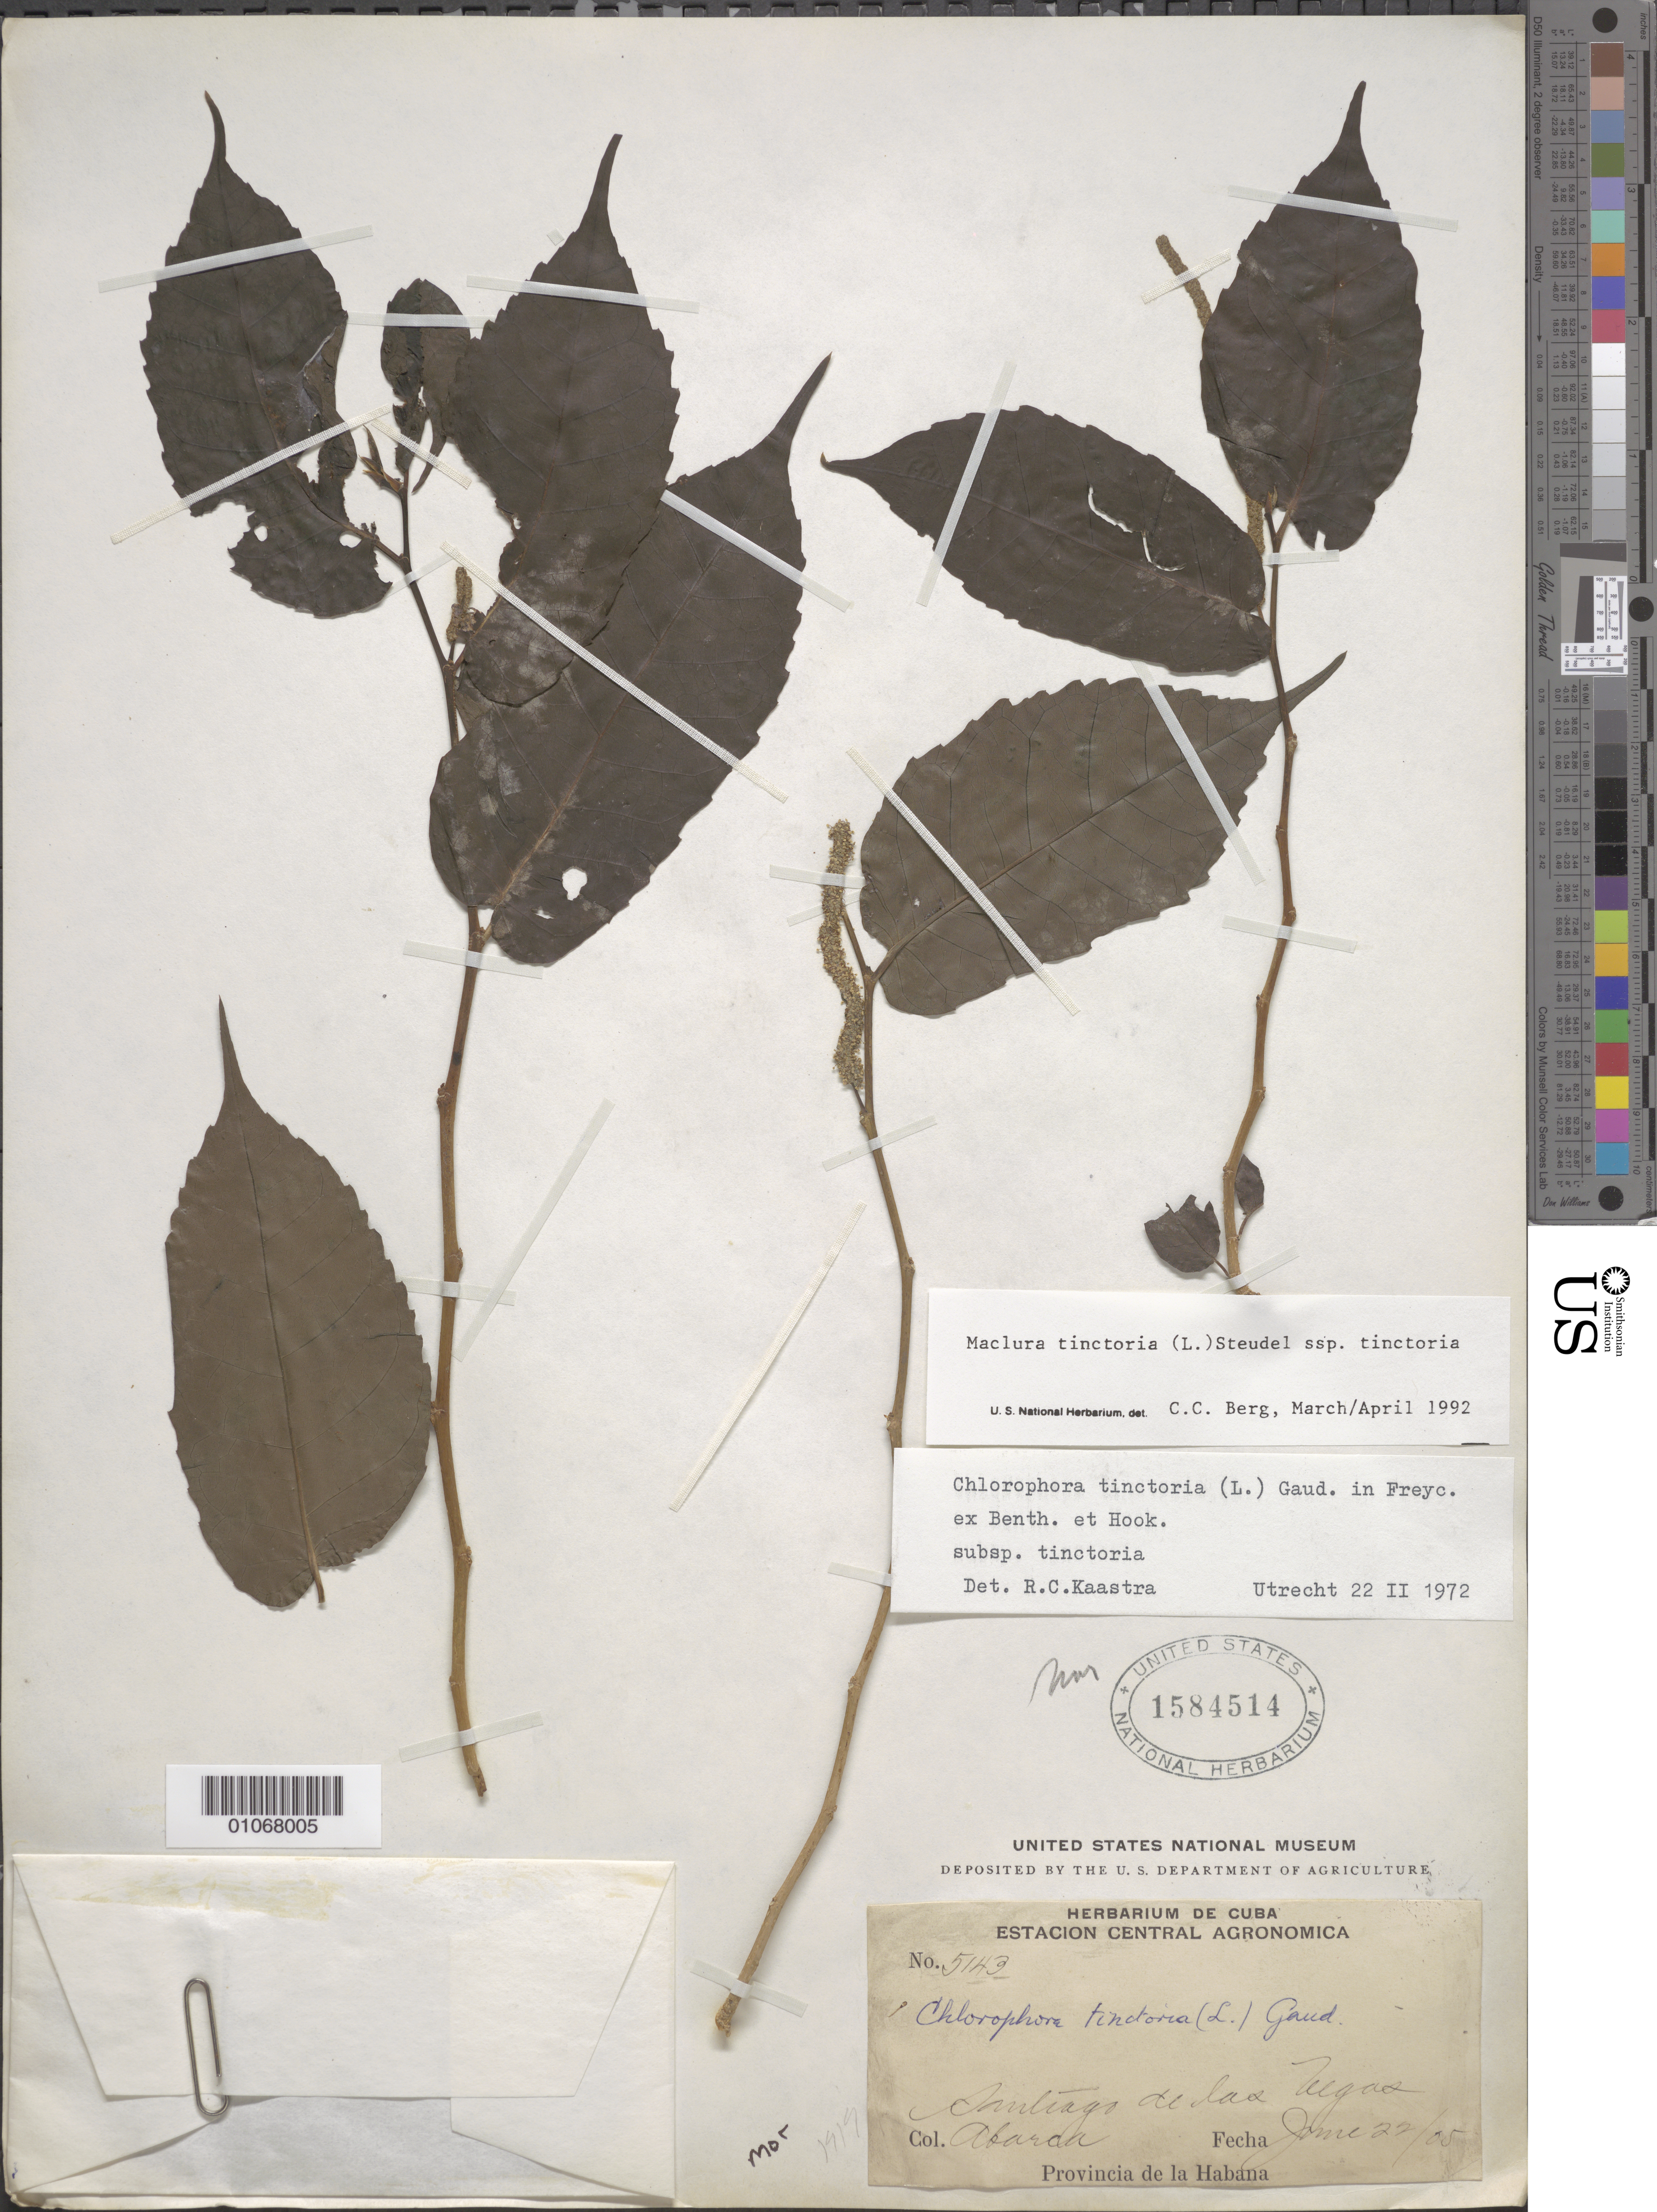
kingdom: Plantae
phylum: Tracheophyta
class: Magnoliopsida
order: Rosales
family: Moraceae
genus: Maclura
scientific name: Maclura tinctoria subsp. tinctoria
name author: (L.) D. Don ex Steud.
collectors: M. Abarca y Vascquez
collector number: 5143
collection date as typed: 22 Jun 1905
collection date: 1905-06-22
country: Cuba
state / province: La Habana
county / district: Municipio de Boyeros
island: Cuba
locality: Santiago de las Vegas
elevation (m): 97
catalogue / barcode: US 1584514